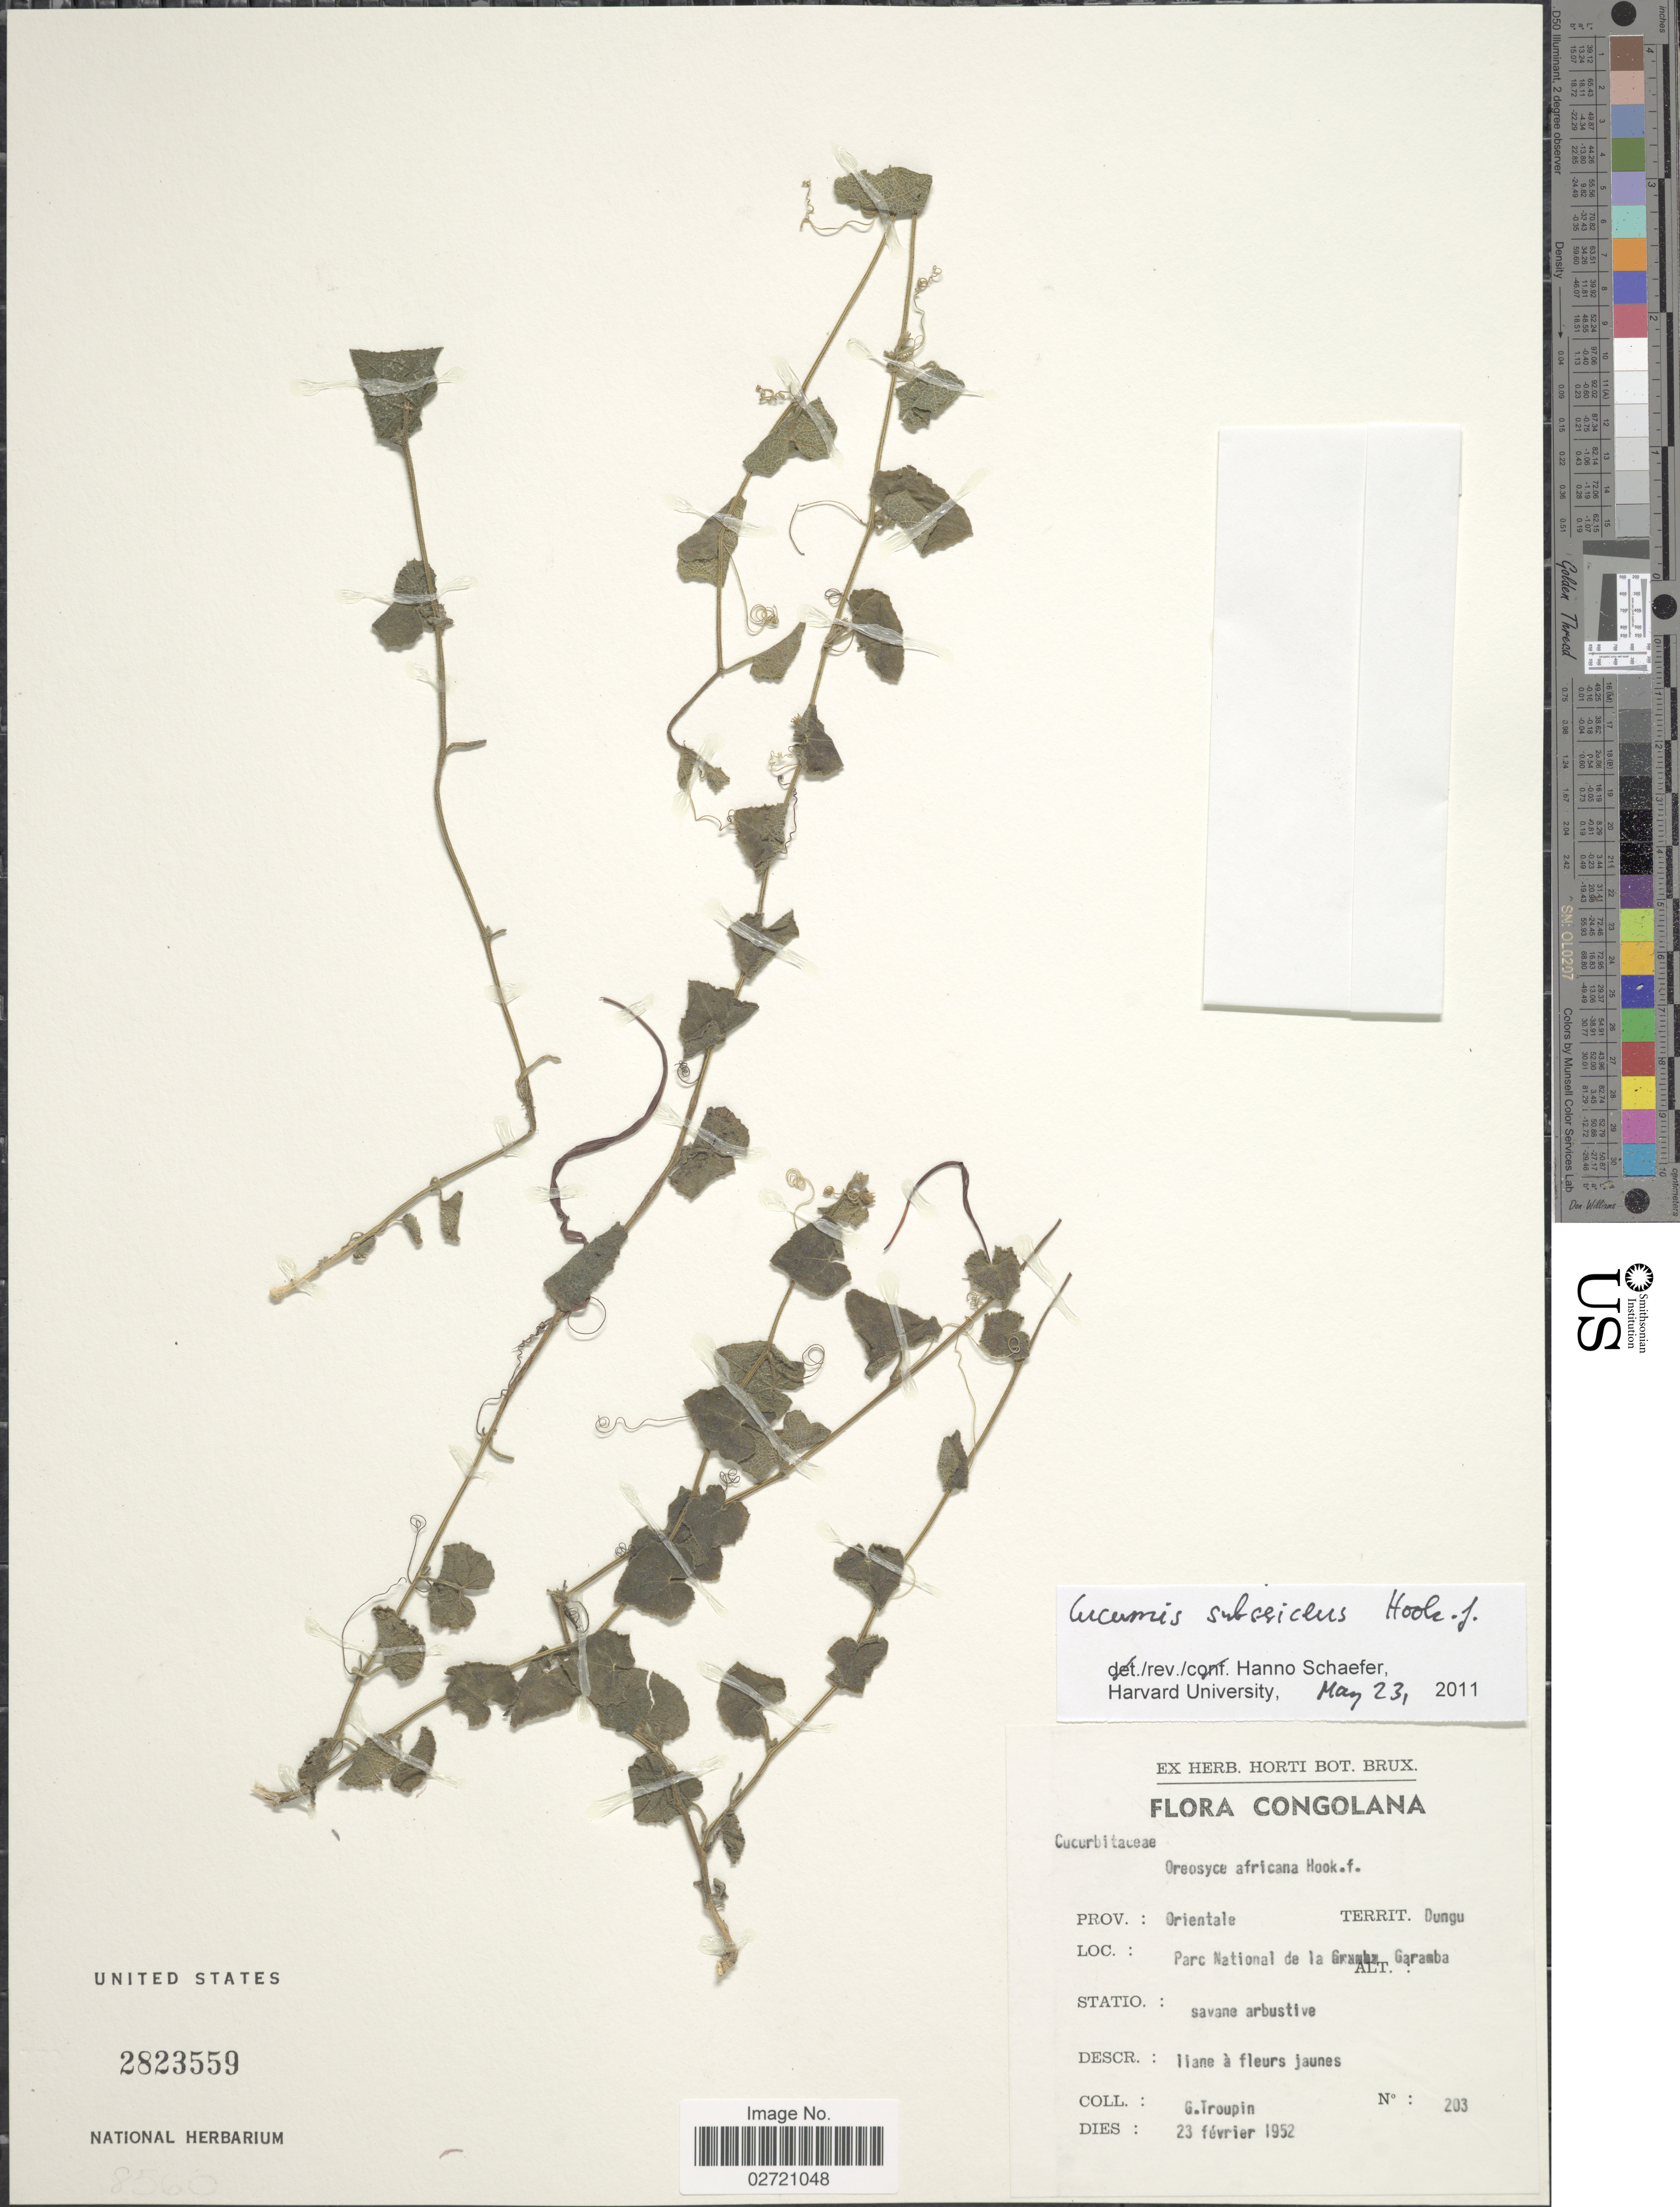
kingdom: Plantae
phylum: Tracheophyta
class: Magnoliopsida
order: Cucurbitales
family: Cucurbitaceae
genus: Cucumis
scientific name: Cucumis subsericeus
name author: Hook. f.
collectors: G. Troupin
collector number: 203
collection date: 1952-02-23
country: Congo, Democratic Republic of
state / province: Haut-Uele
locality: Congolana. Territ. Dungu. Parc National de la Garamba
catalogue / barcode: US 2823559